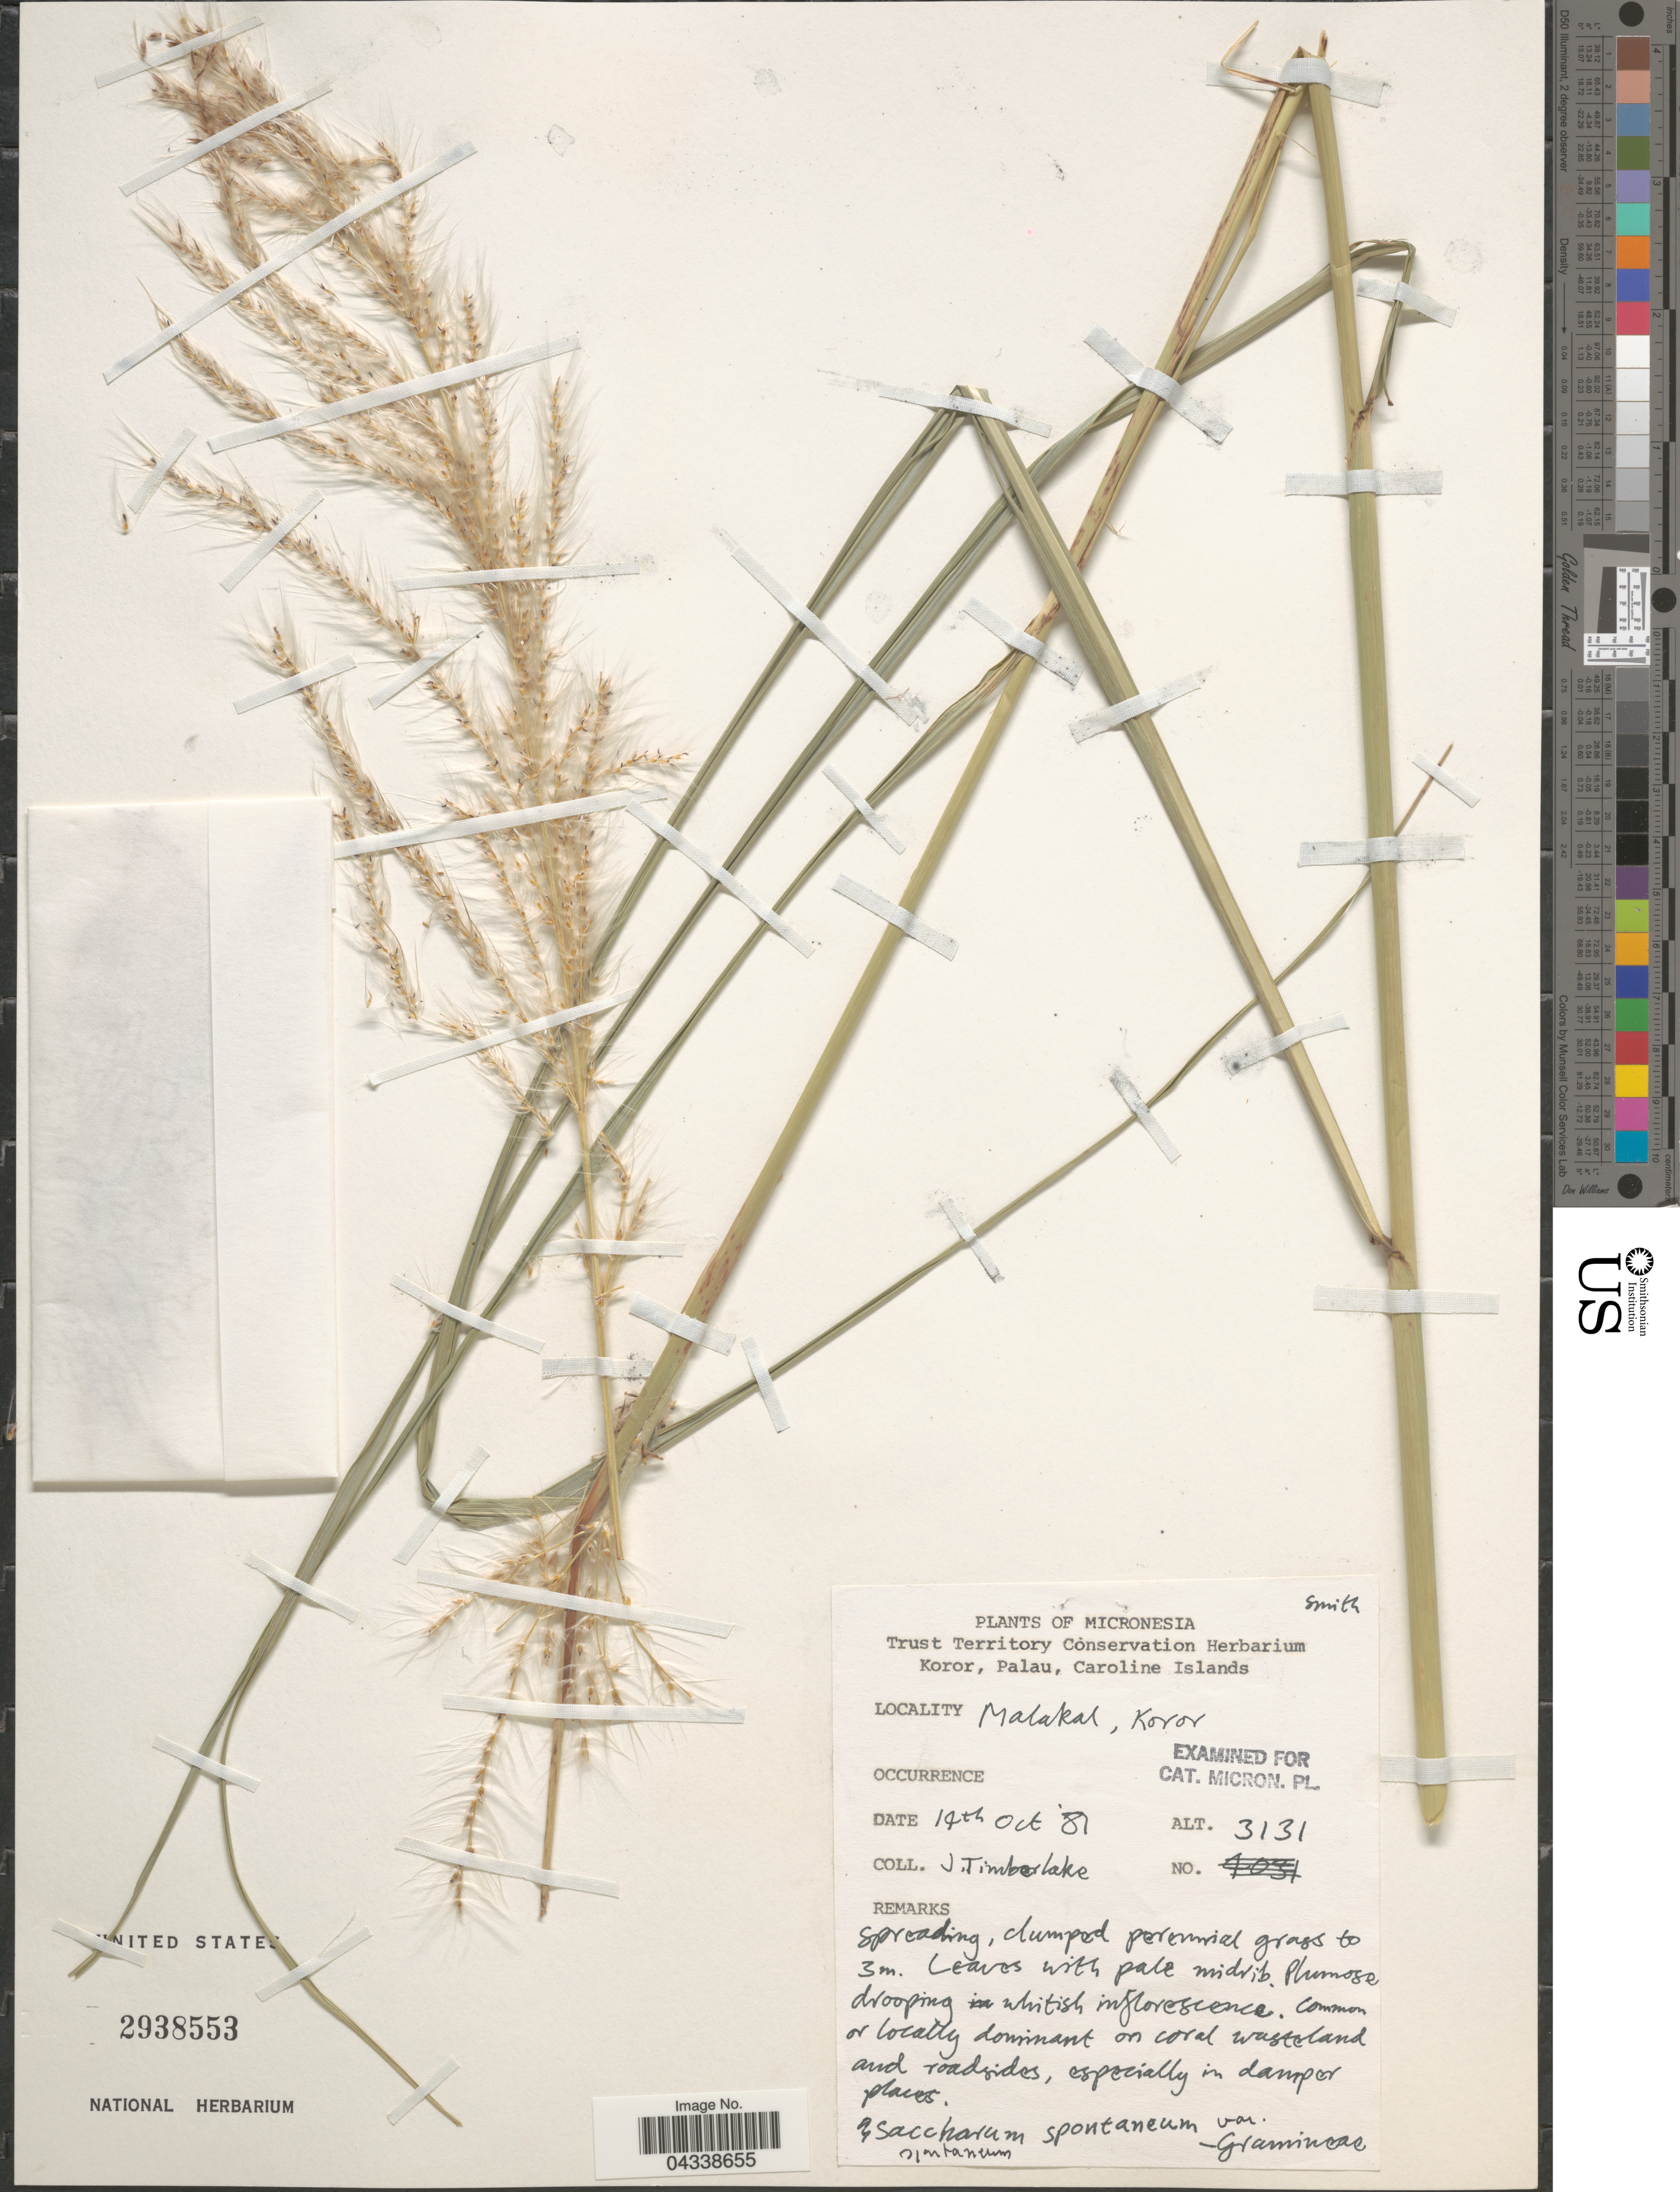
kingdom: Plantae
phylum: Tracheophyta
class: Liliopsida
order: Poales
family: Poaceae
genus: Saccharum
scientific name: Saccharum spontaneum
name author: L.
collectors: J. Timberlake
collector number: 3131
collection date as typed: Transcribed d/m/y: 14/10/81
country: Palau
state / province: Koror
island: Ngemelachel [Malakal]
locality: Micronesia. Malakal, Koror.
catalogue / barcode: US 2938553